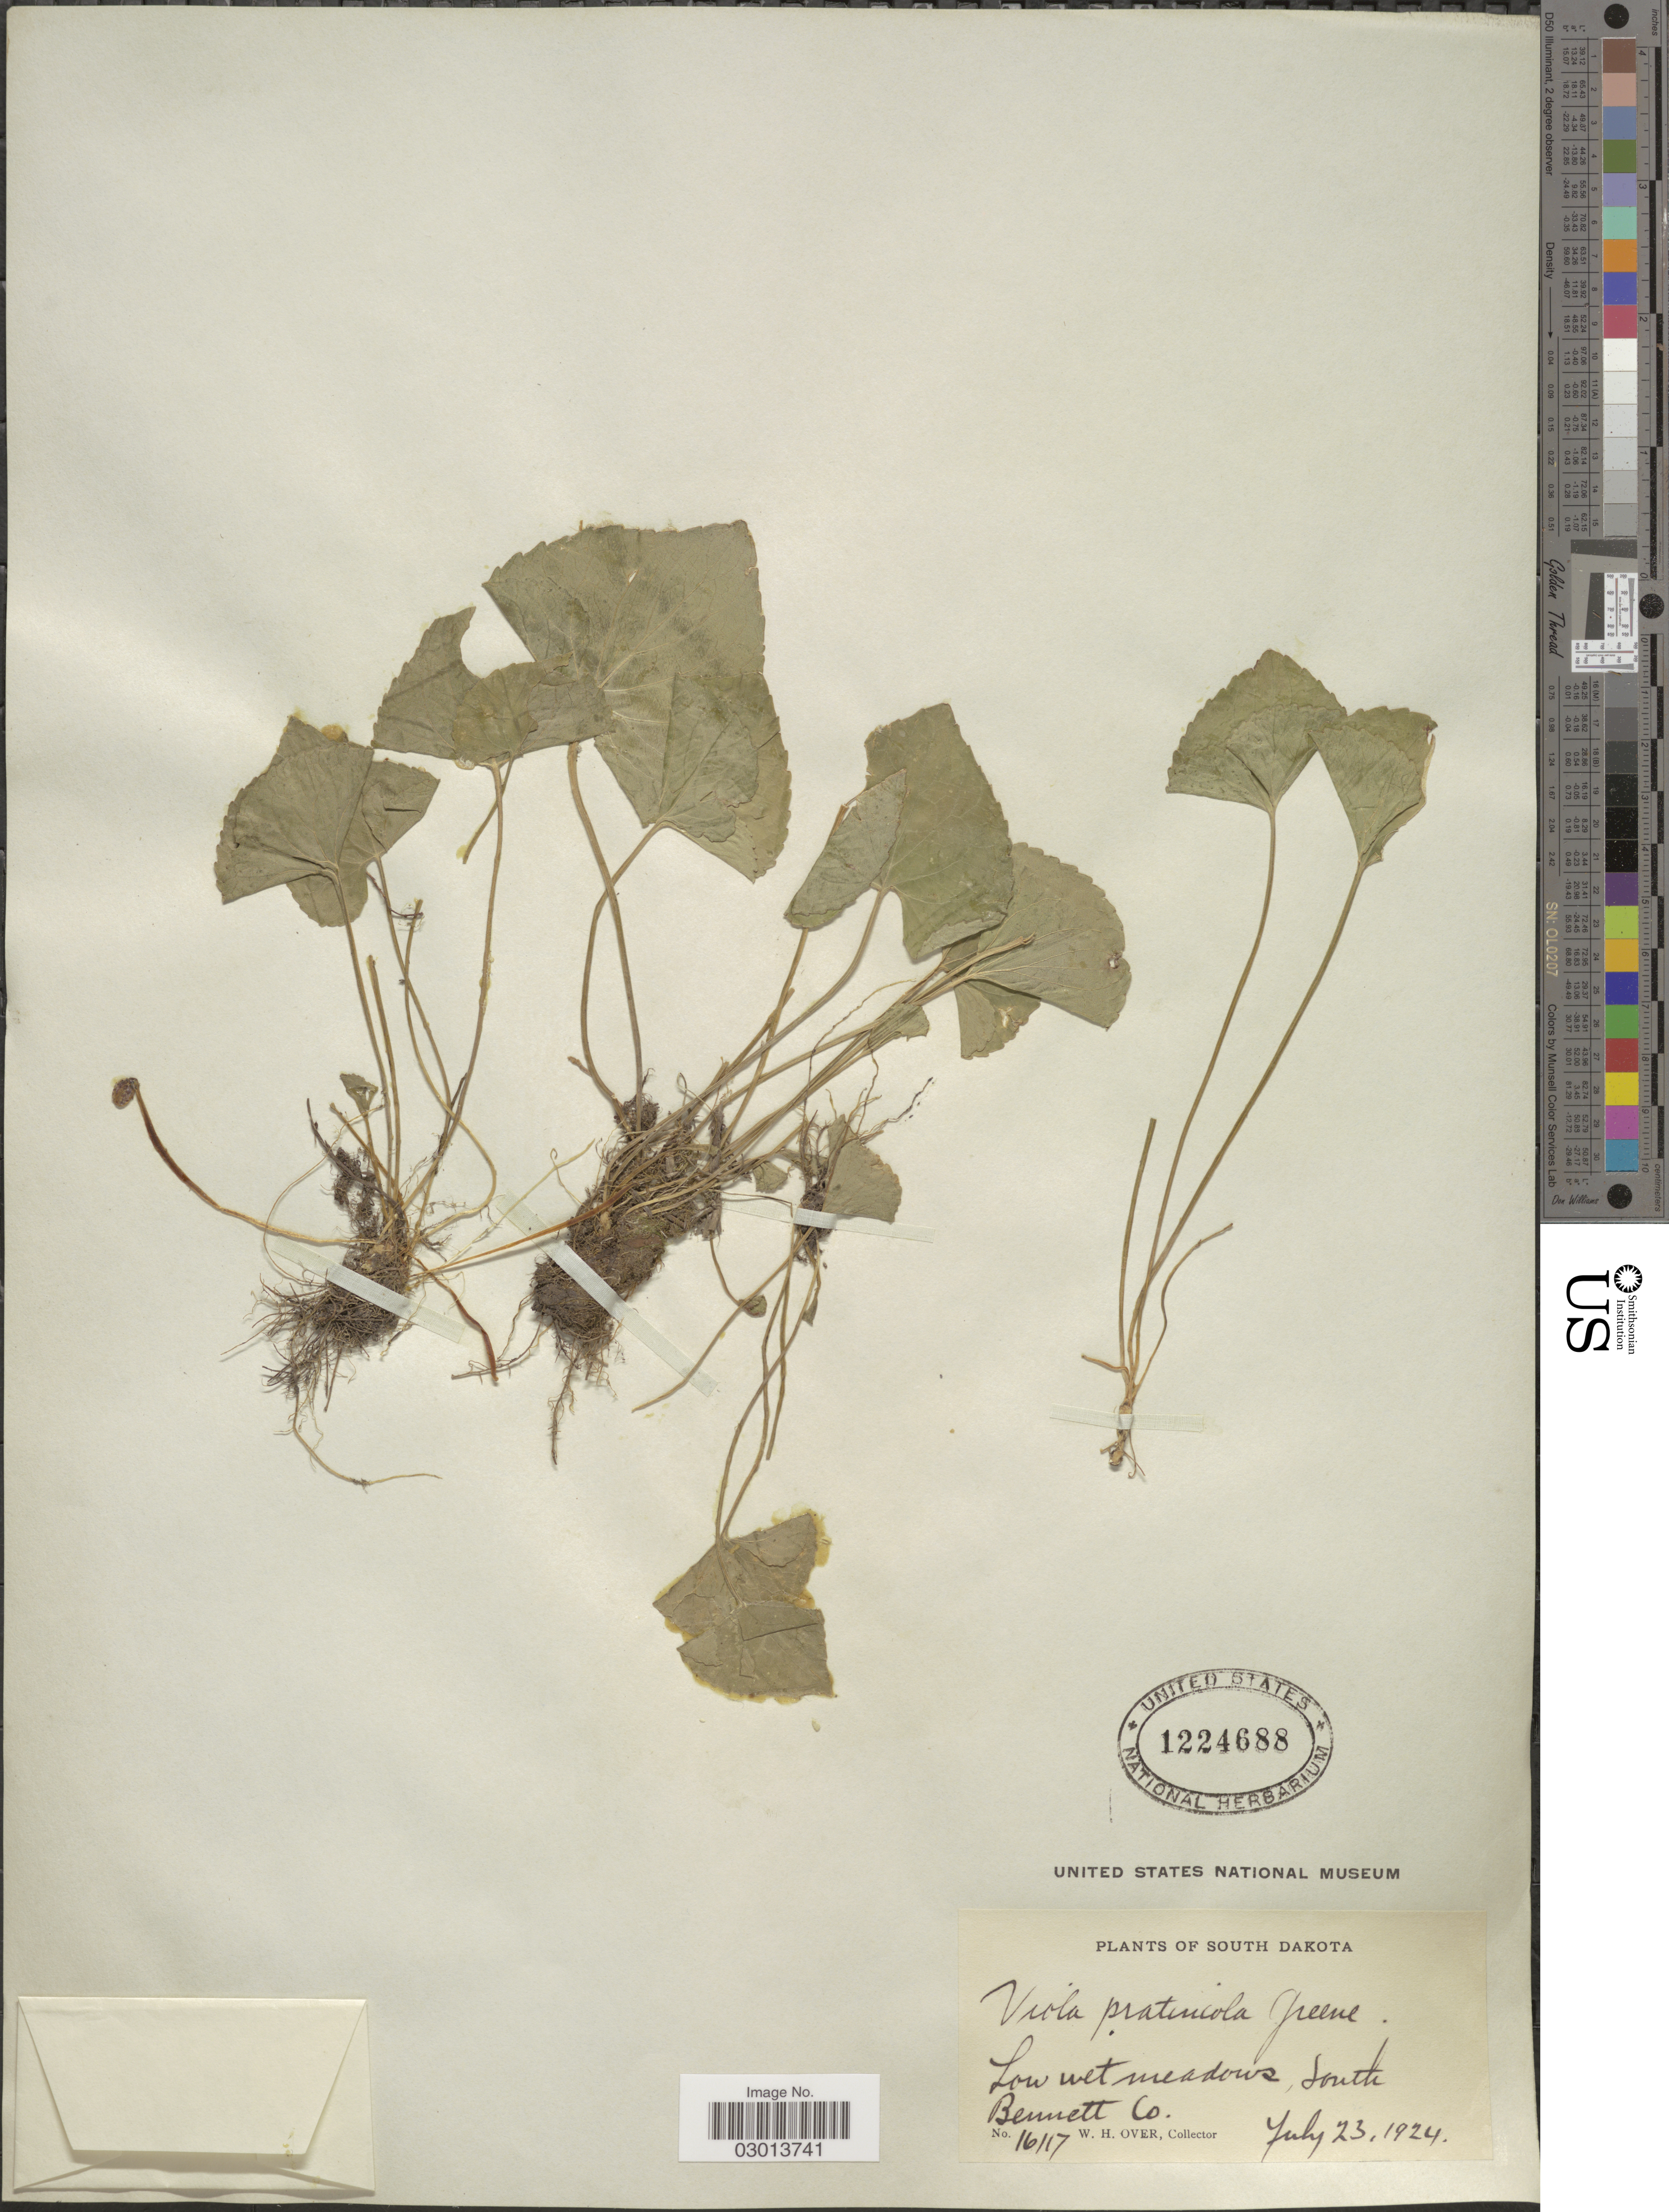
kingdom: Plantae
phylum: Tracheophyta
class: Magnoliopsida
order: Malpighiales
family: Violaceae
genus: Viola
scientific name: Viola pratincola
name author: Greene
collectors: W. Over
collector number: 16117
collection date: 1924-07-23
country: United States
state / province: South Dakota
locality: South Bennett Co.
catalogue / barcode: US 1224688